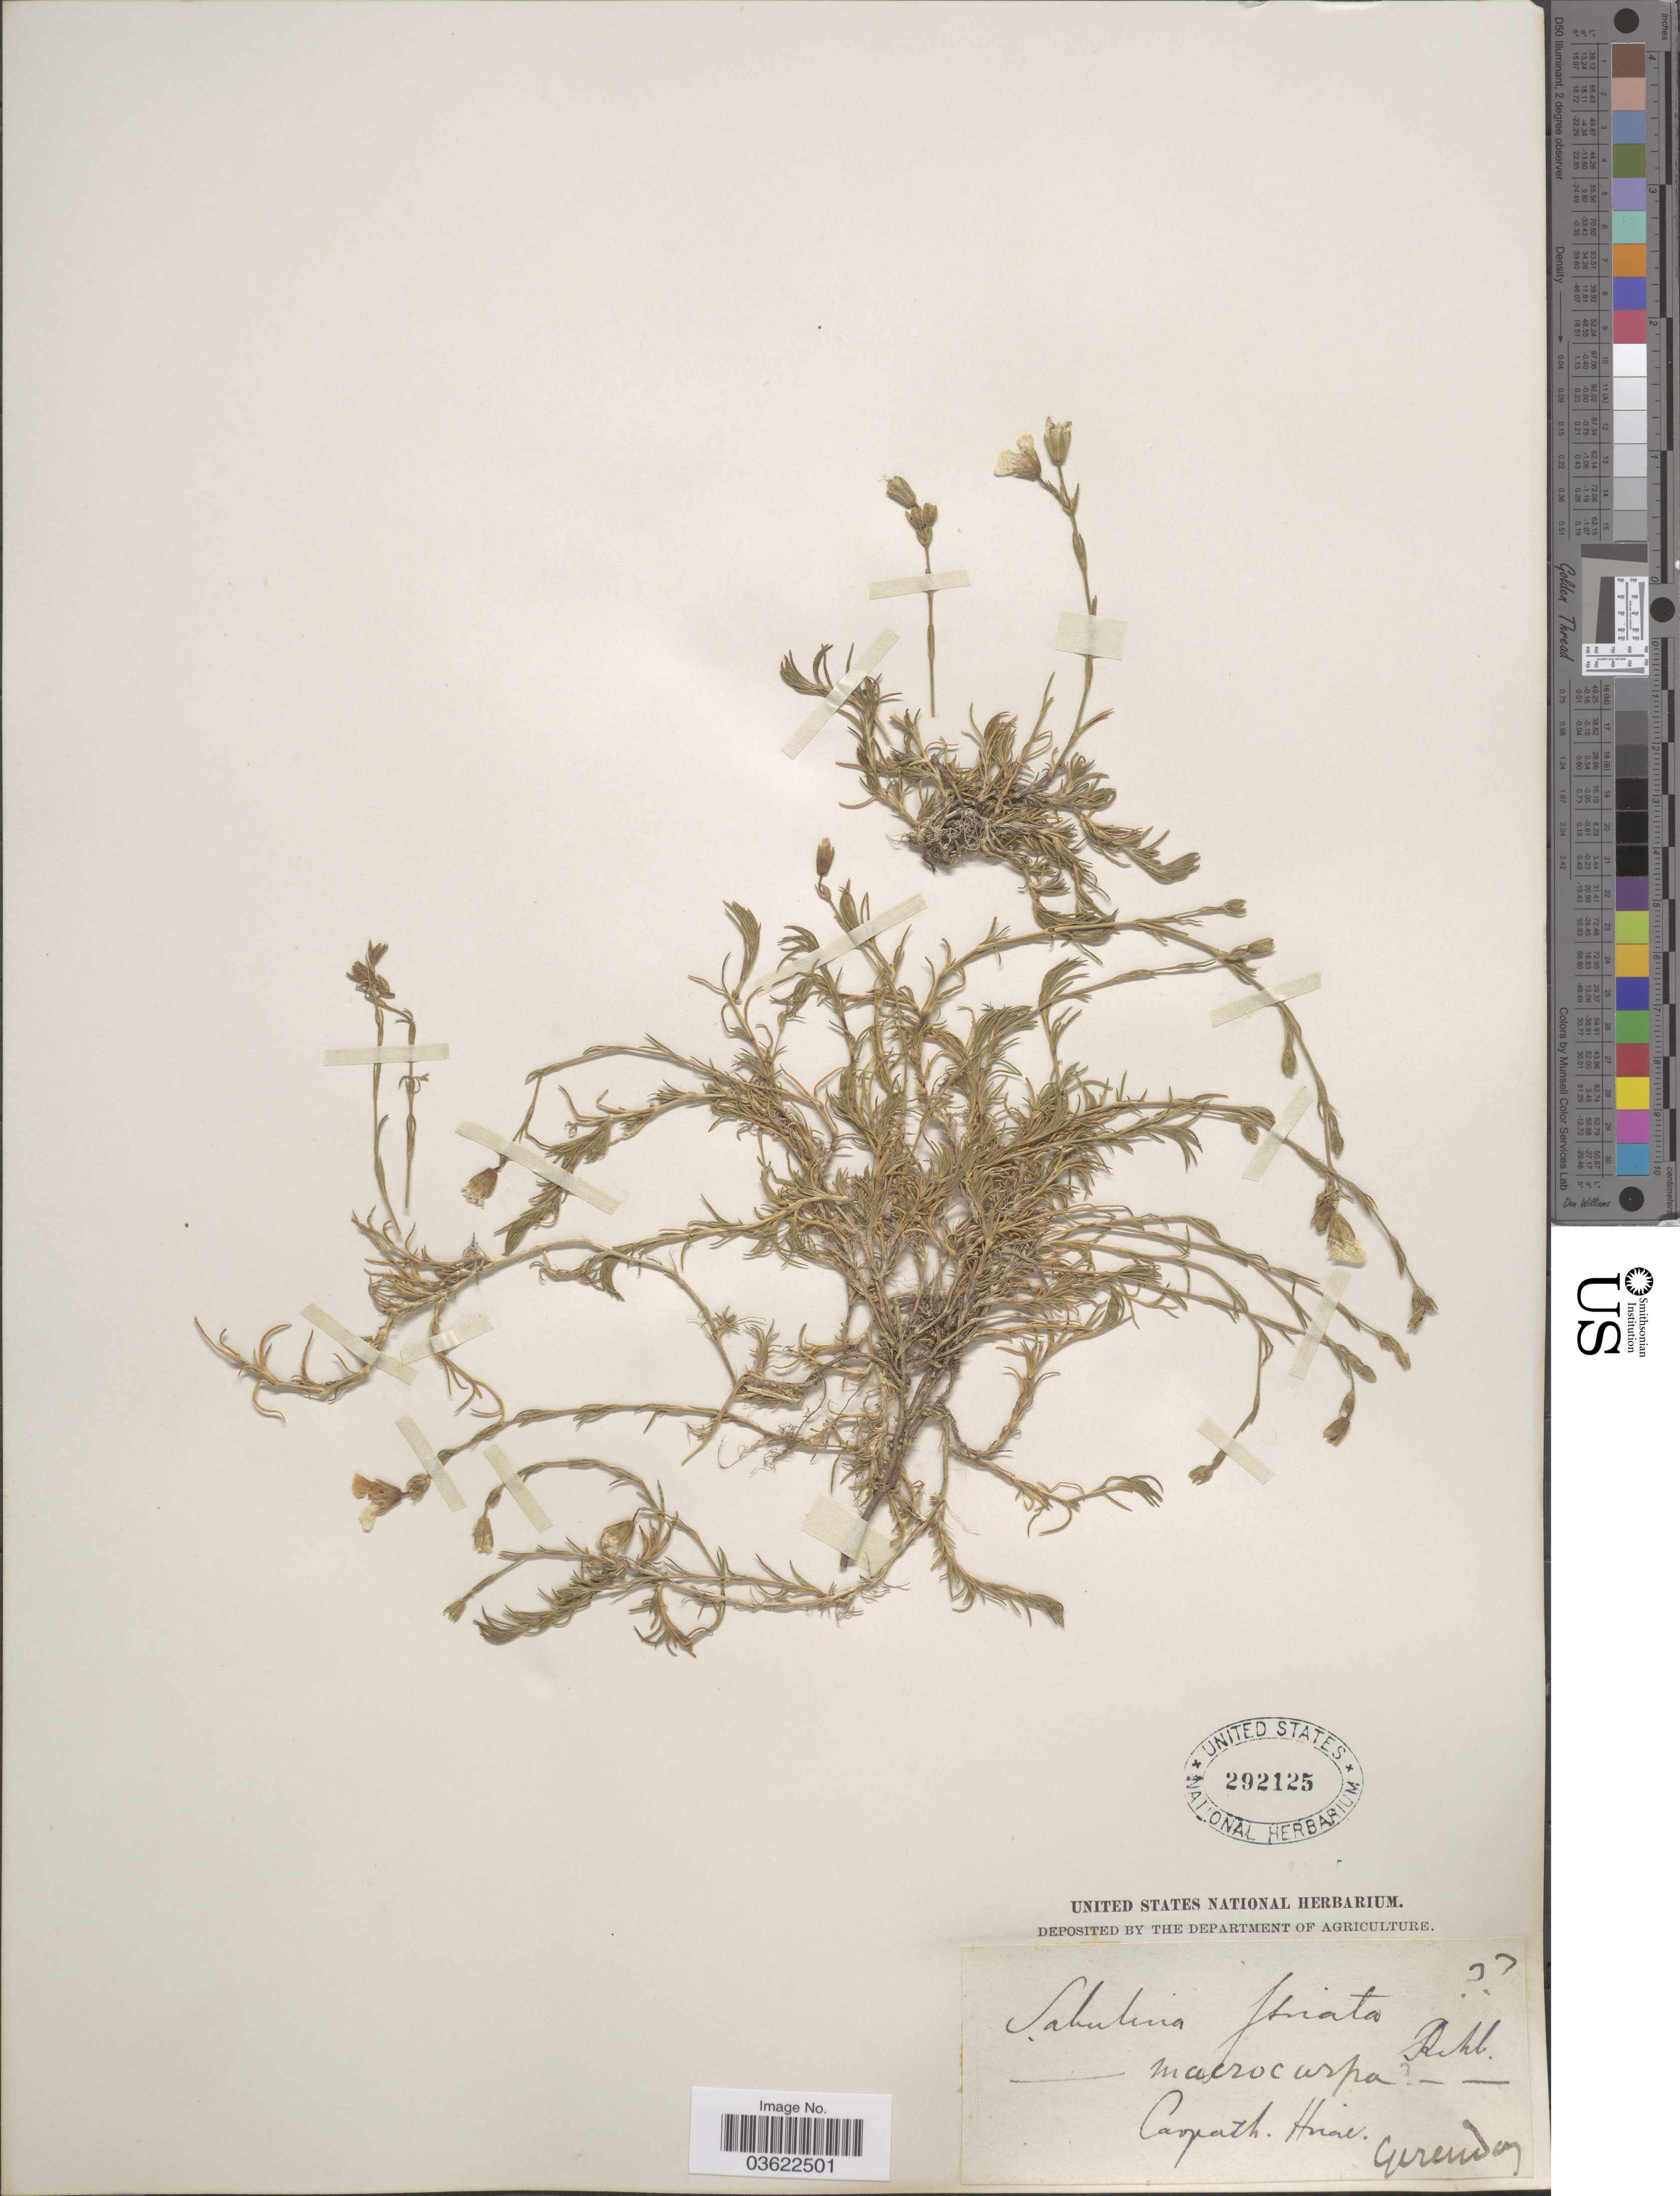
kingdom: Plantae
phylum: Tracheophyta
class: Magnoliopsida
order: Caryophyllales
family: Caryophyllaceae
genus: Cherleria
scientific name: Cherleria laricifolia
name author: (L.) Iamonico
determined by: Strong, Mark T., (BOT), Smithsonian Institution - National Museum of Natural History (UNITED STATES)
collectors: Gerenday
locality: Carpath, Hiae. [interpreted]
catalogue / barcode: US 292125